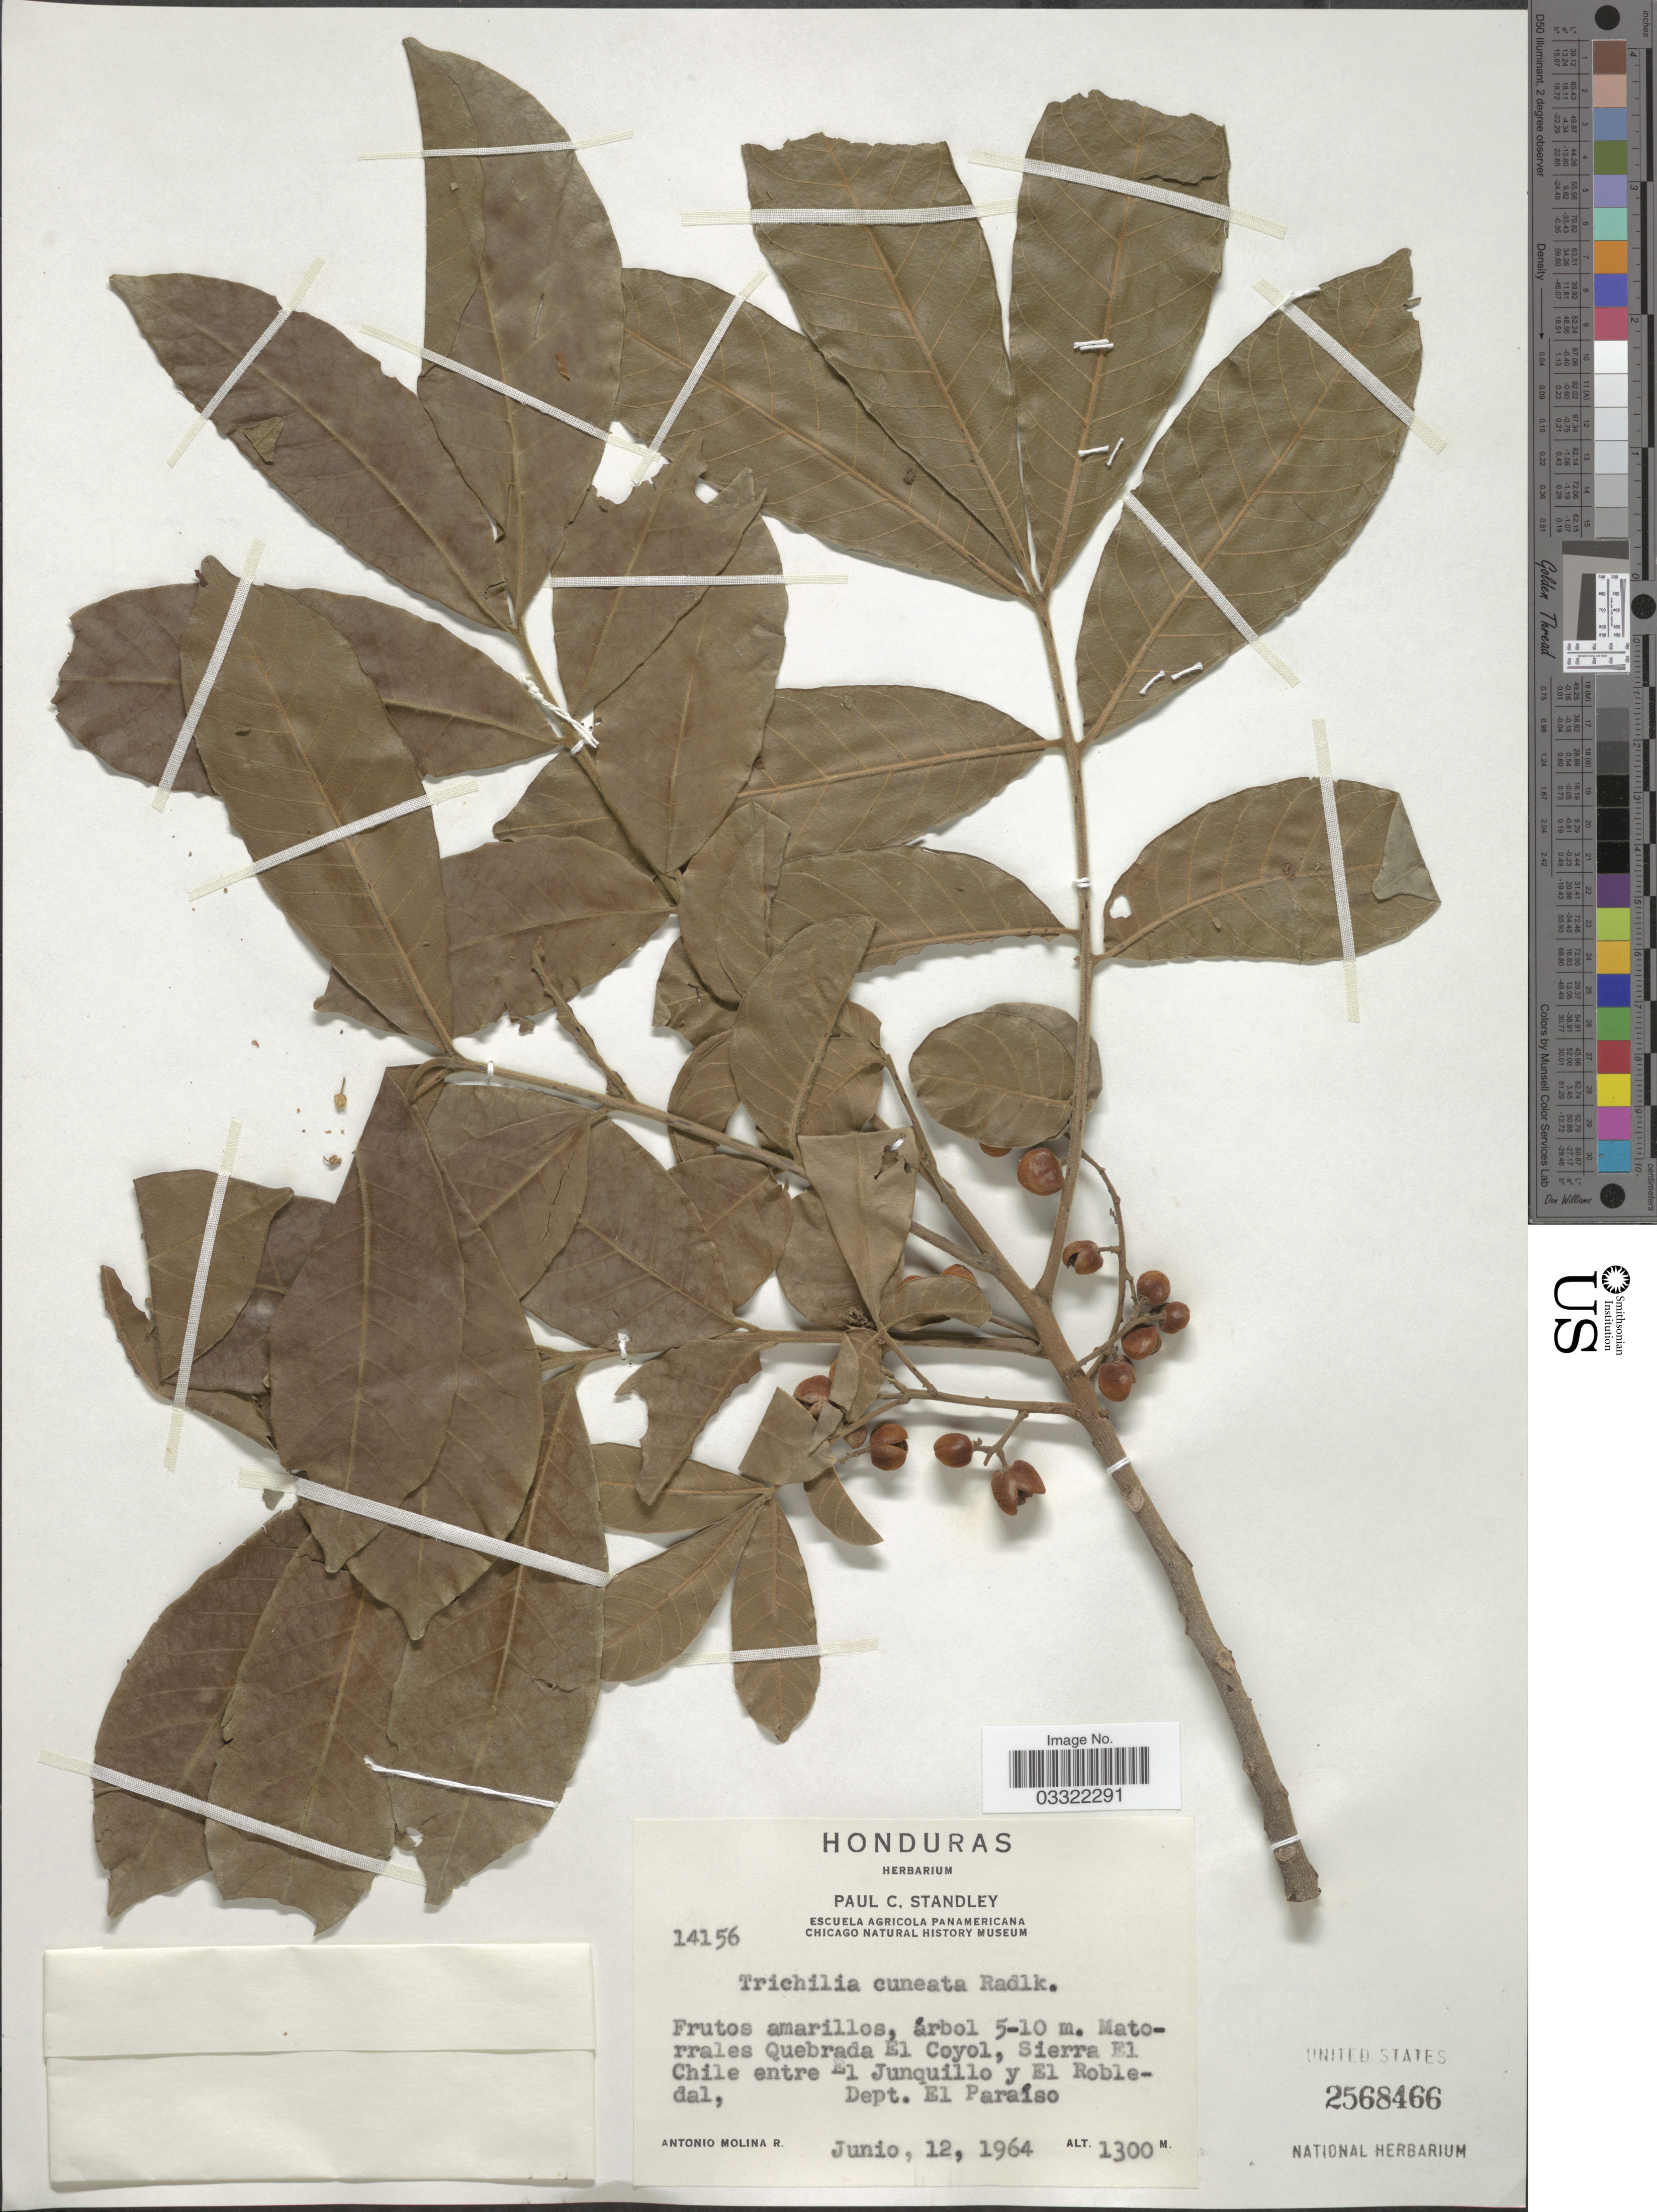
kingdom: Plantae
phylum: Tracheophyta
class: Magnoliopsida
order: Sapindales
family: Meliaceae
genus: Trichilia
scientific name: Trichilia cuneata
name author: Radlk.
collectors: A. Molina R.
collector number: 14156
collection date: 1964-06-12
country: Honduras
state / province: El Paraíso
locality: Matorrales Quebrada El Coyol, Sierra El Chile entre El Junquillo y El Robledal, Dept. El Paraíso.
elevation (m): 1300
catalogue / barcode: US 2568466